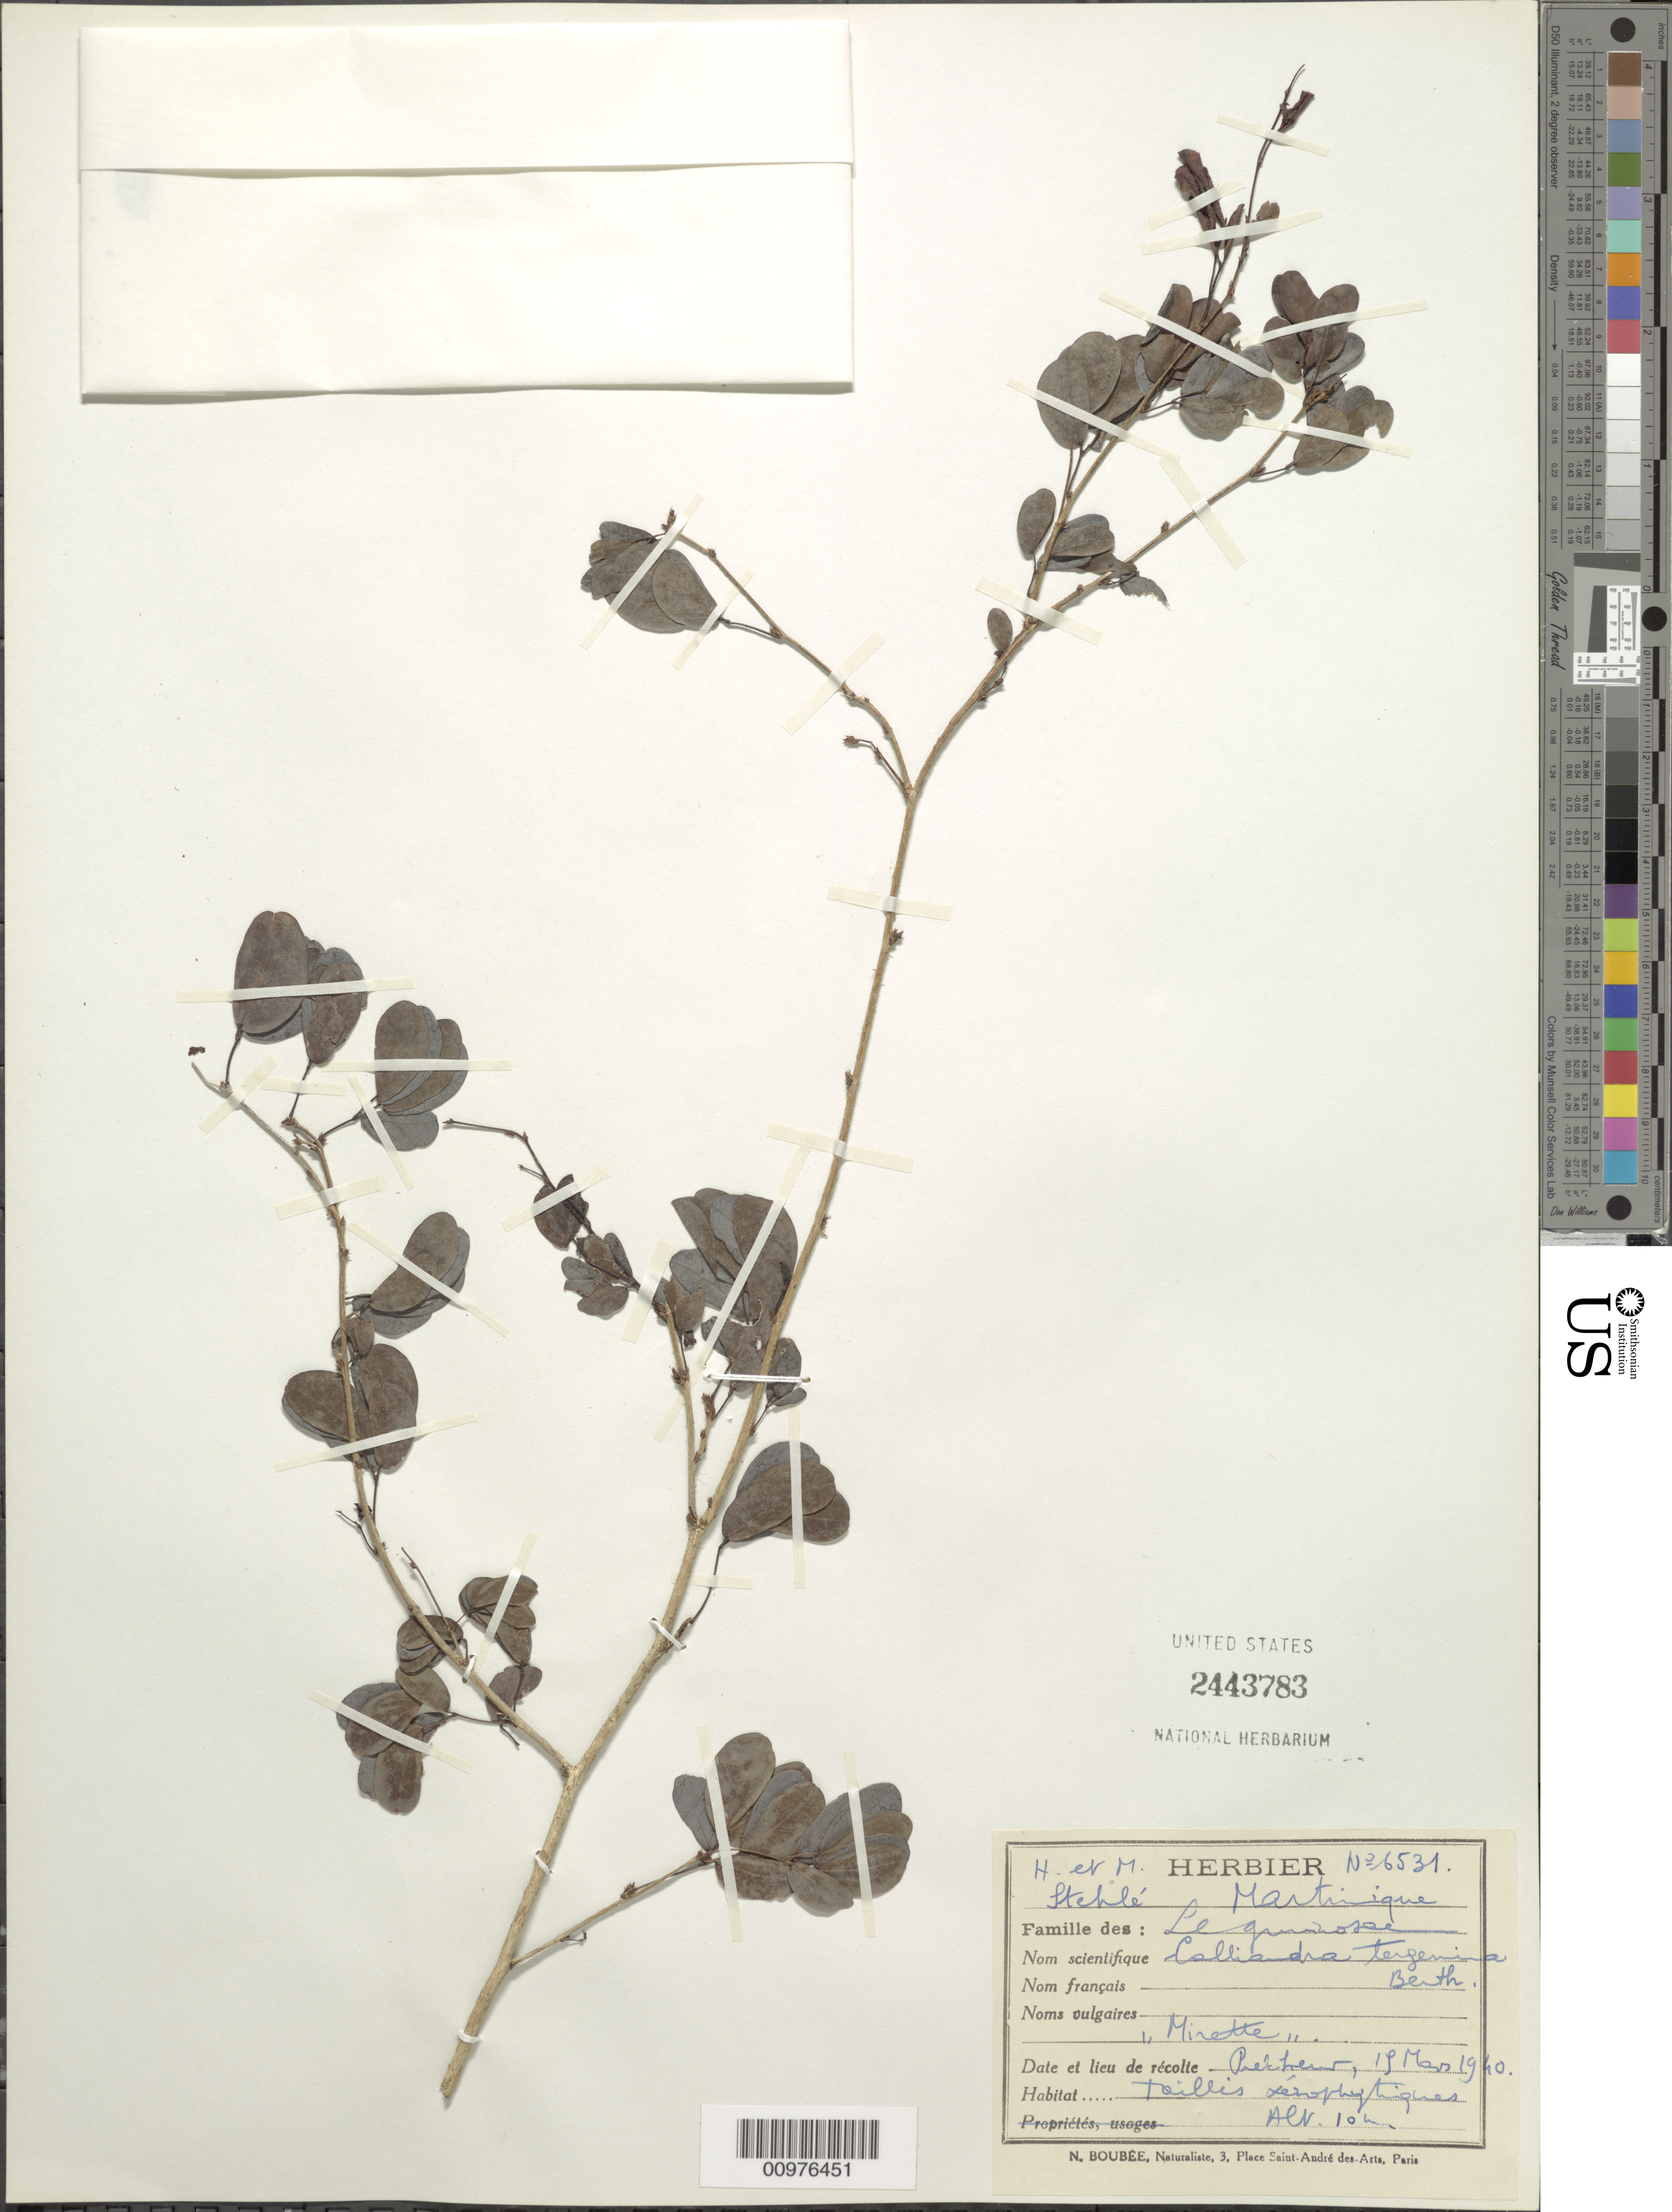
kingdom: Plantae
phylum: Tracheophyta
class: Magnoliopsida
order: Fabales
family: Fabaceae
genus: Calliandra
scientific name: Calliandra tergemina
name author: (L.) Benth.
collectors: H. Stehlé & M. Stehlé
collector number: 6531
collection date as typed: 19 Mar 1940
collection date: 1940-03-19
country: Martinique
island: Martinique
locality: Precheur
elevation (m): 10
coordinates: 0 N, 0 E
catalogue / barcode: US 2443783